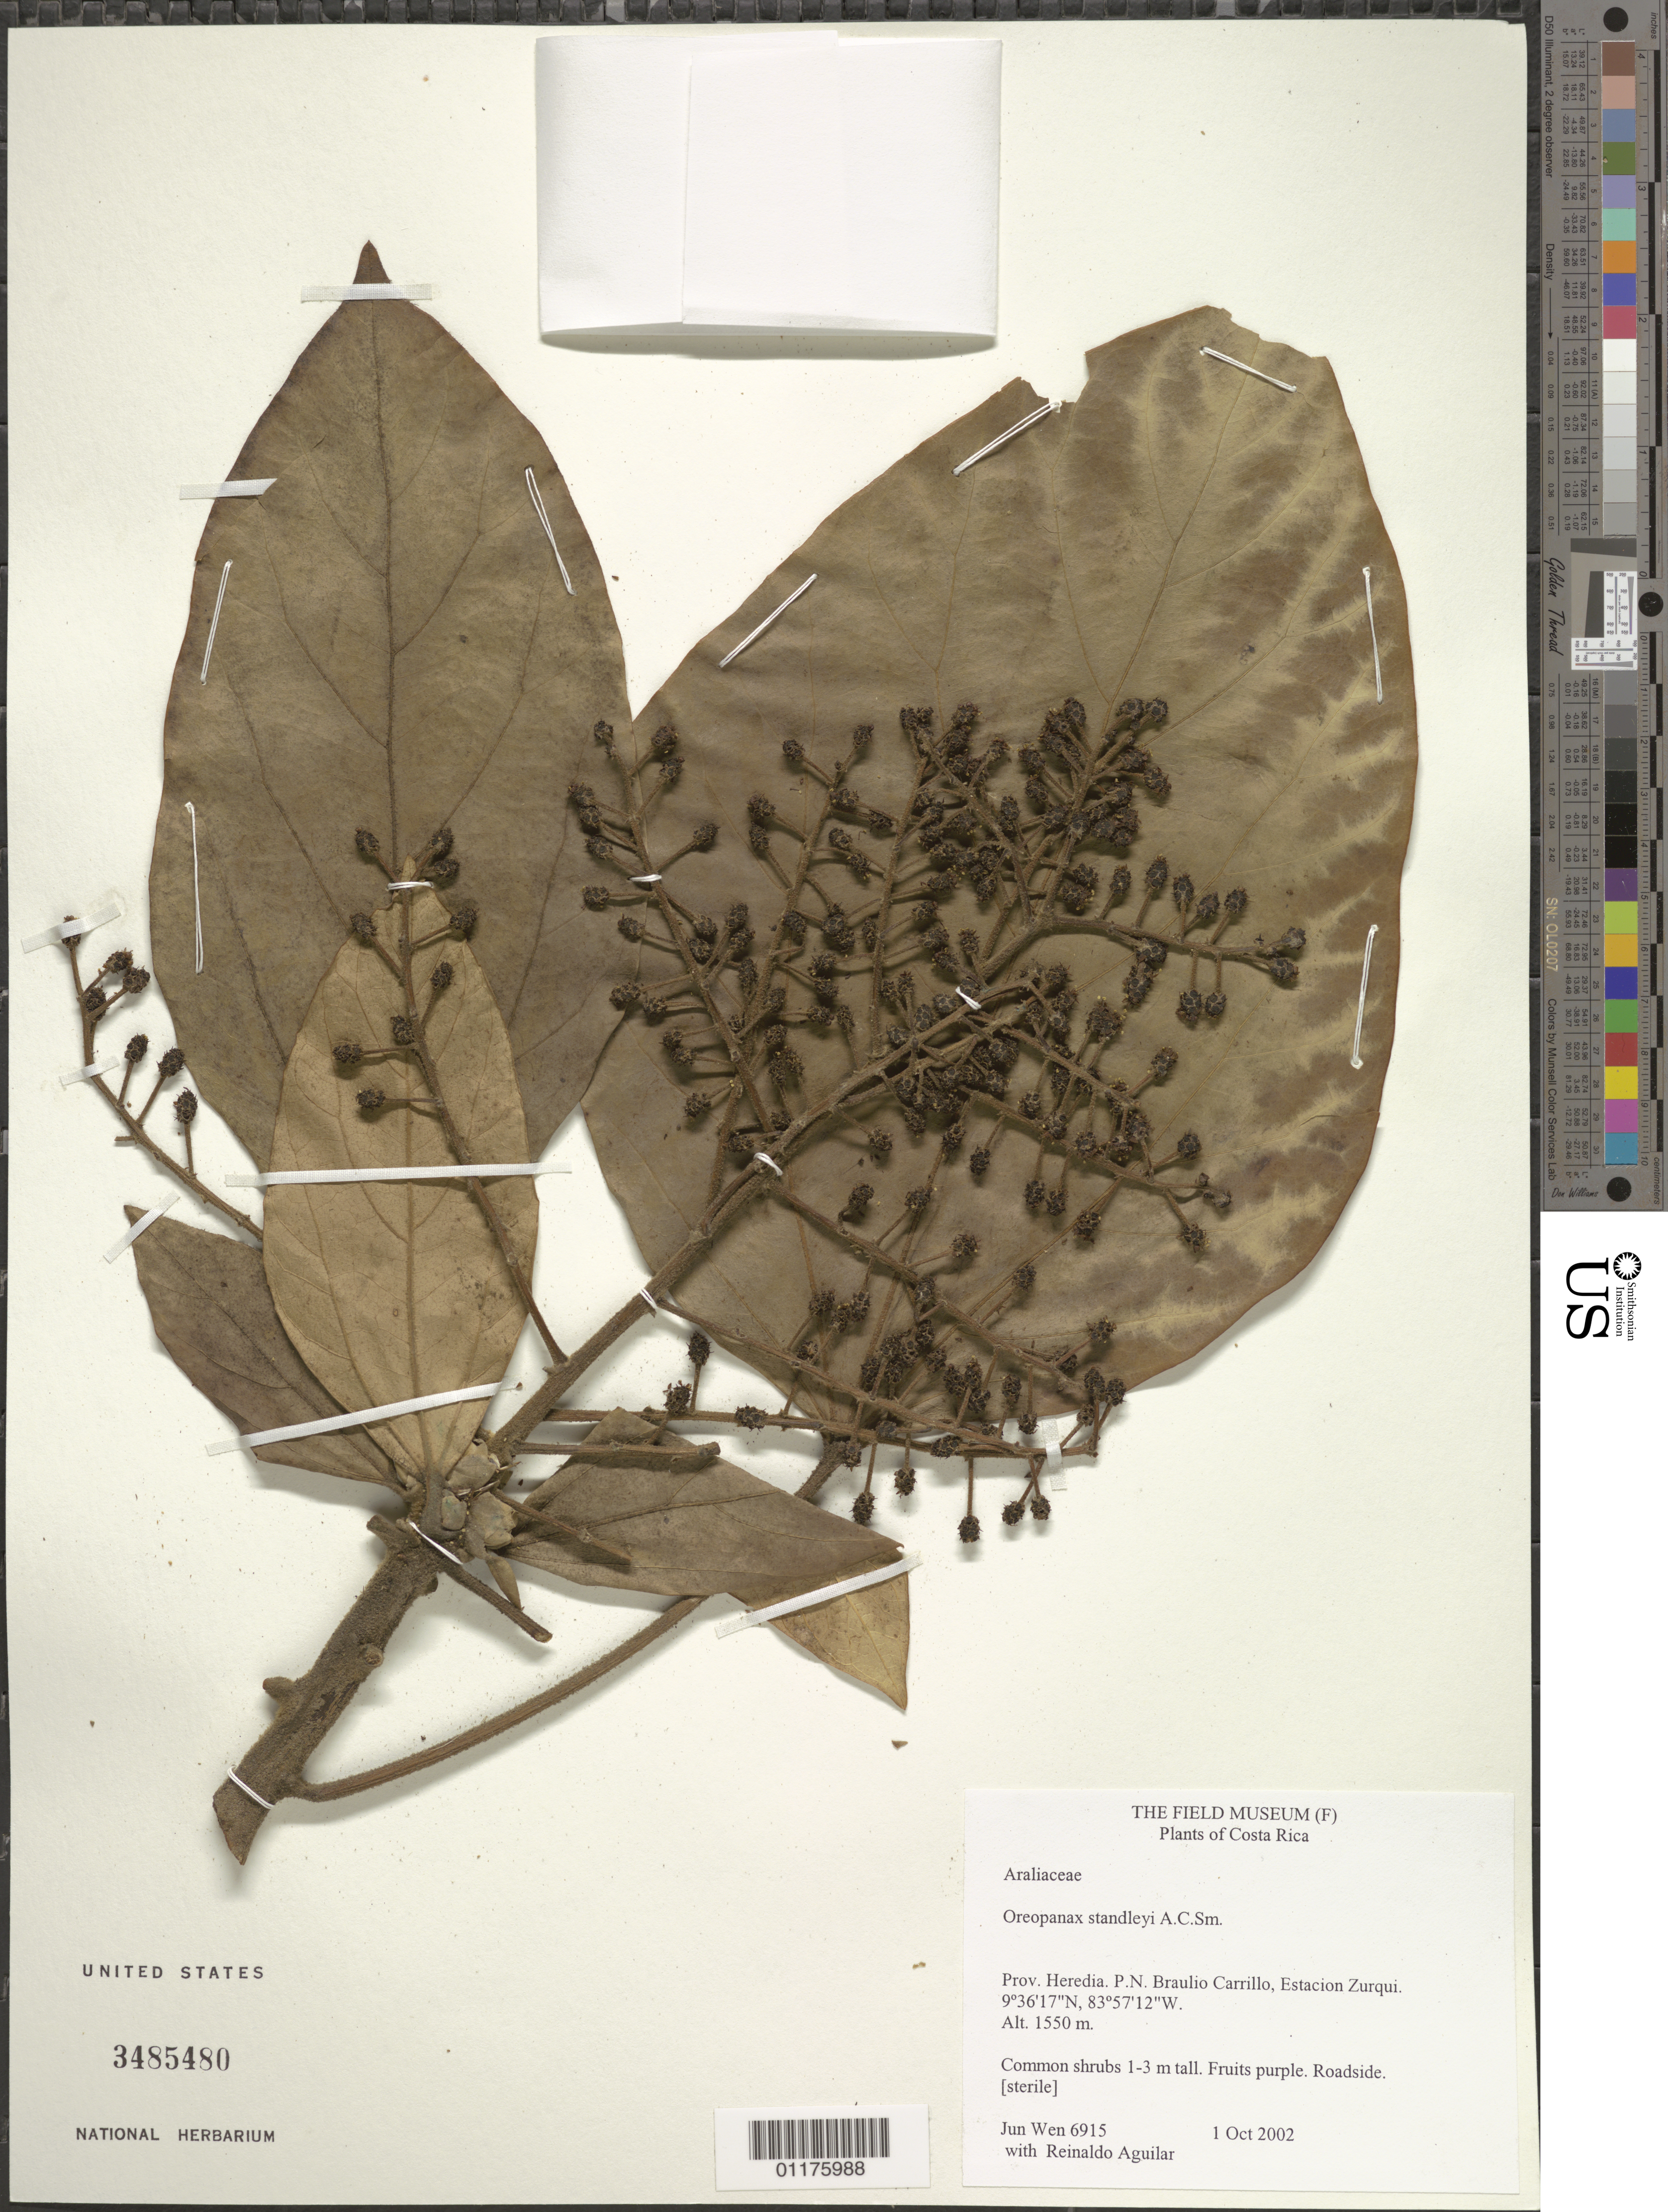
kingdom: Plantae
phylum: Tracheophyta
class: Magnoliopsida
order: Apiales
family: Araliaceae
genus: Oreopanax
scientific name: Oreopanax standleyi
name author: A.C. Sm.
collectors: J. Wen & R. Aguilar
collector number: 6915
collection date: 2002-10-01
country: Costa Rica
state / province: Heredia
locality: P.N. Braulio Carrillo, Estacion Zurqui.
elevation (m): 1550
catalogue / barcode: US 3485480